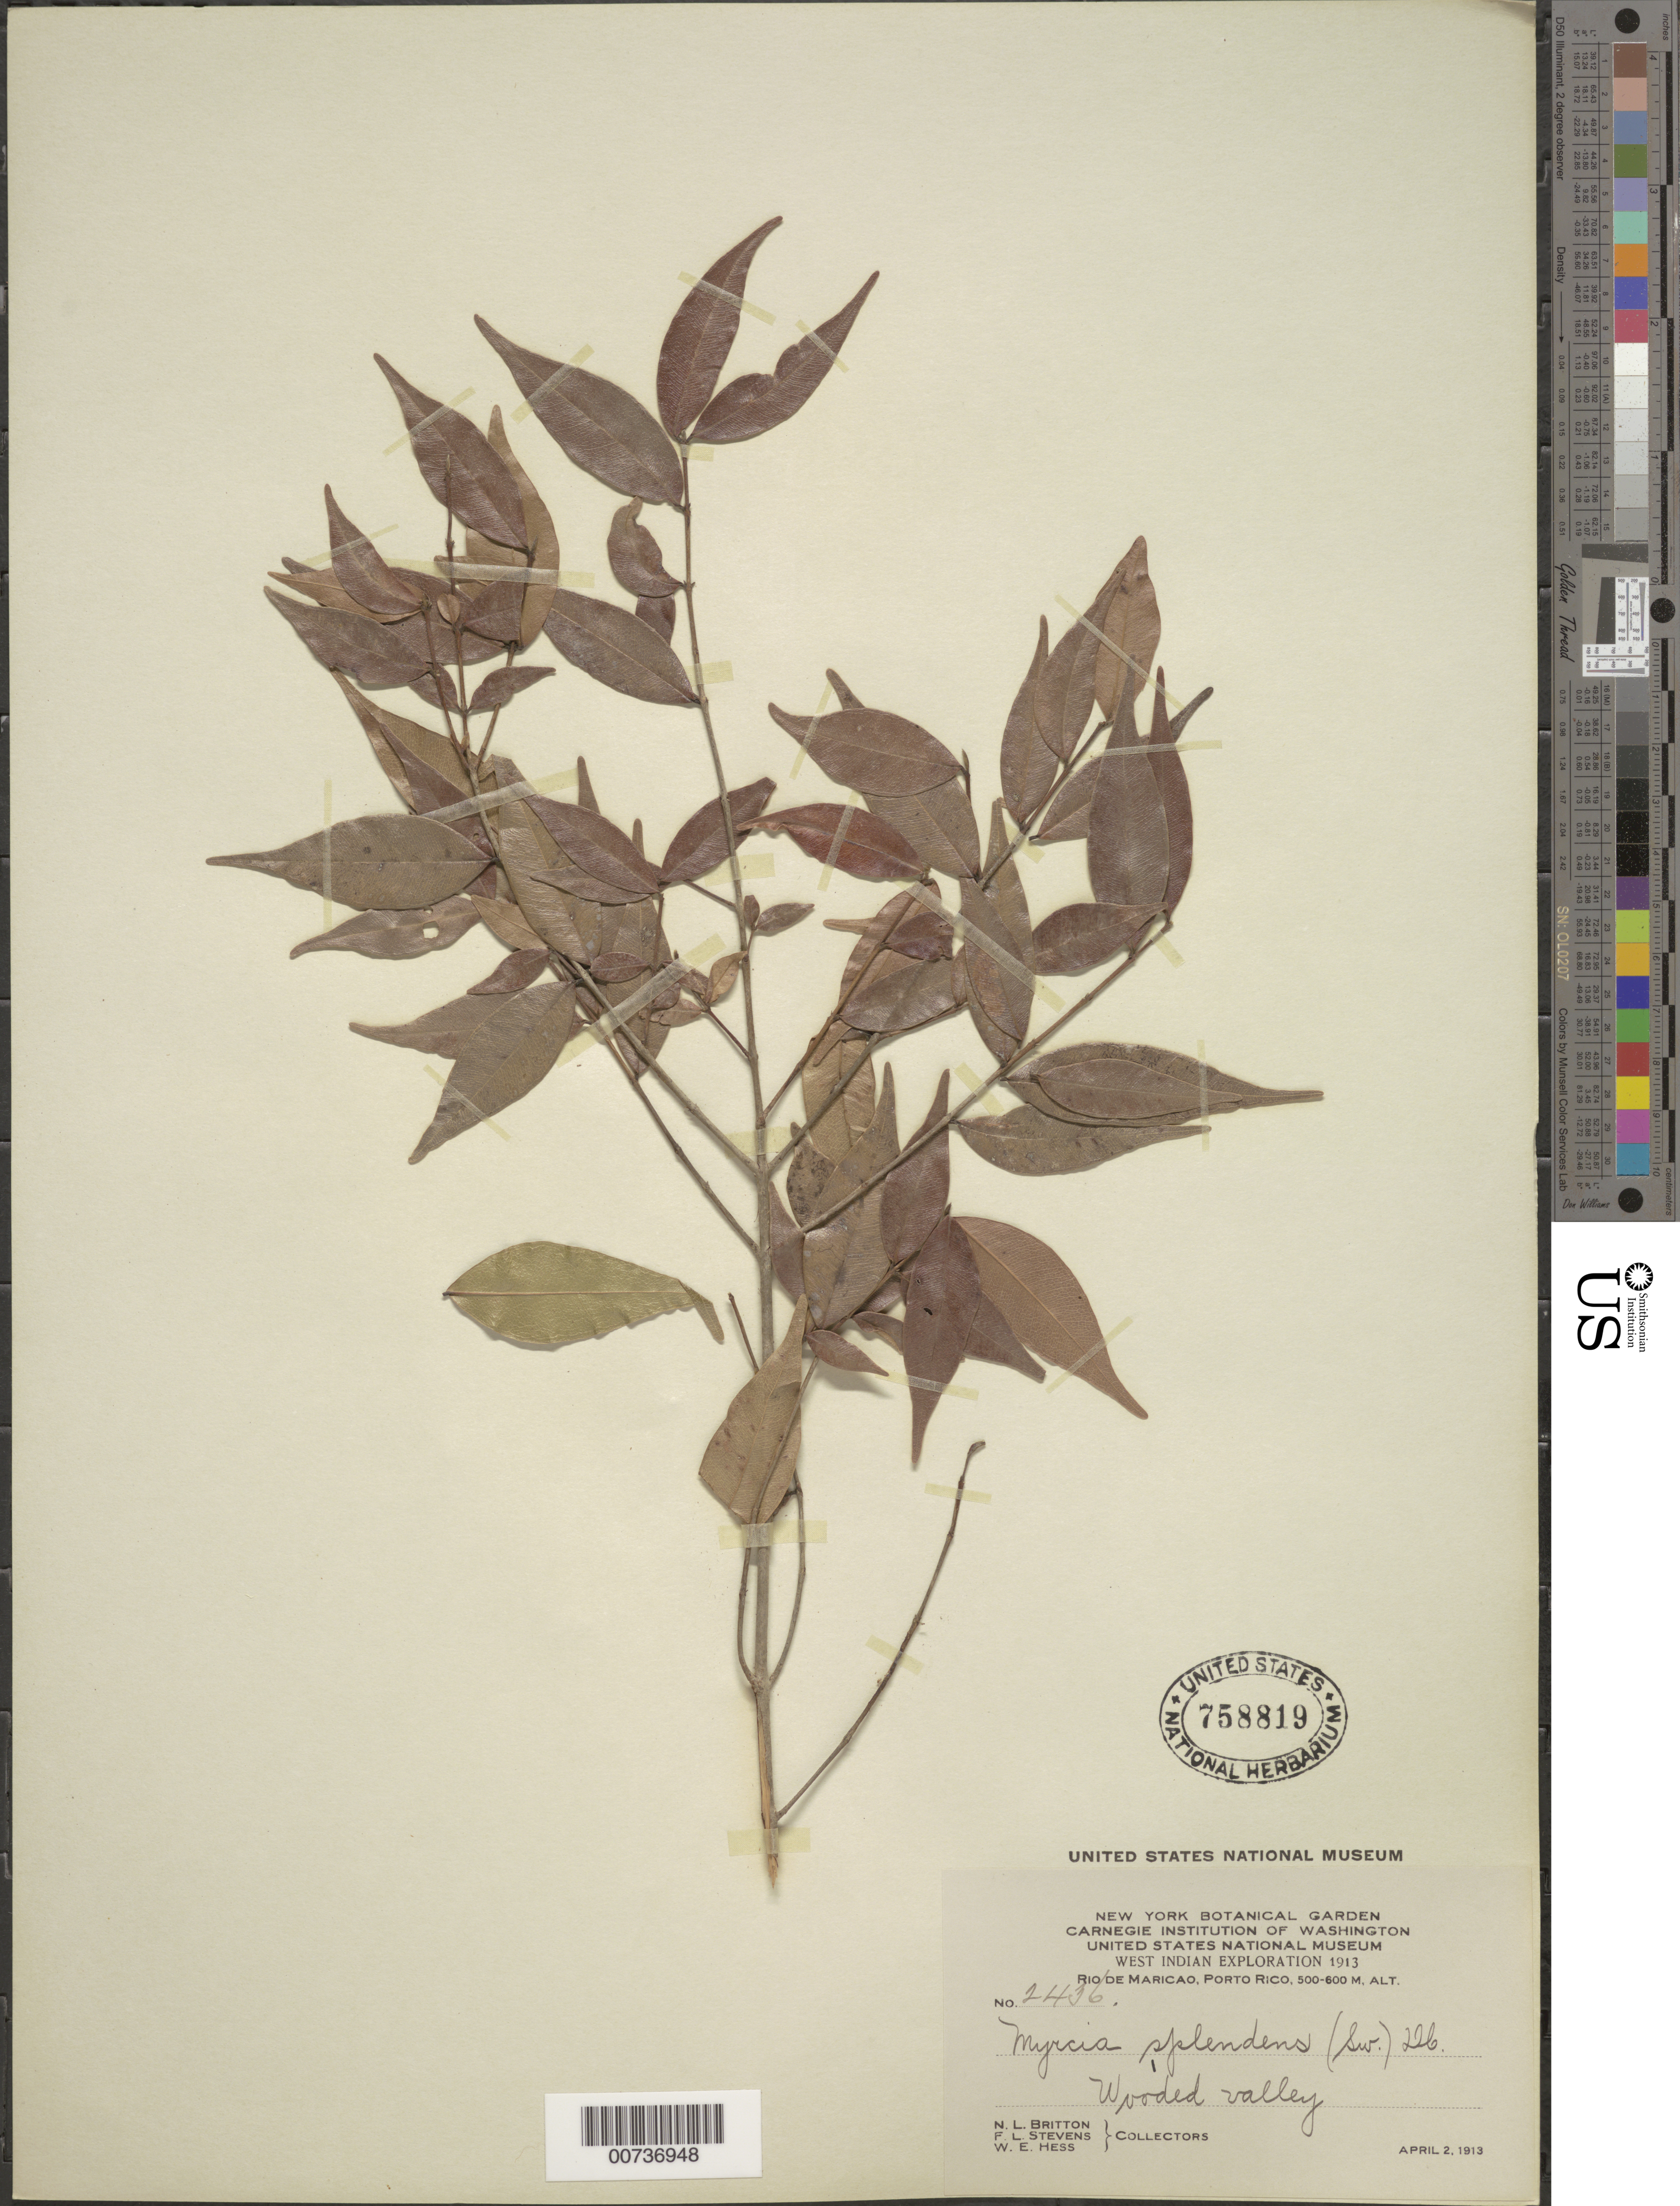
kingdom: Plantae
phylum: Tracheophyta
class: Magnoliopsida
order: Myrtales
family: Myrtaceae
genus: Myrcia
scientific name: Myrcia splendens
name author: (Sw.) DC.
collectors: N. Britton, F. L. Stevens & W. Hess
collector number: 2436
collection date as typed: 02 Apr 1913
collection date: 1913-04-02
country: Puerto Rico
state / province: Maricao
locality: Rio Maricao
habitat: Wooded valley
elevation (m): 500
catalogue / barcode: US 758819